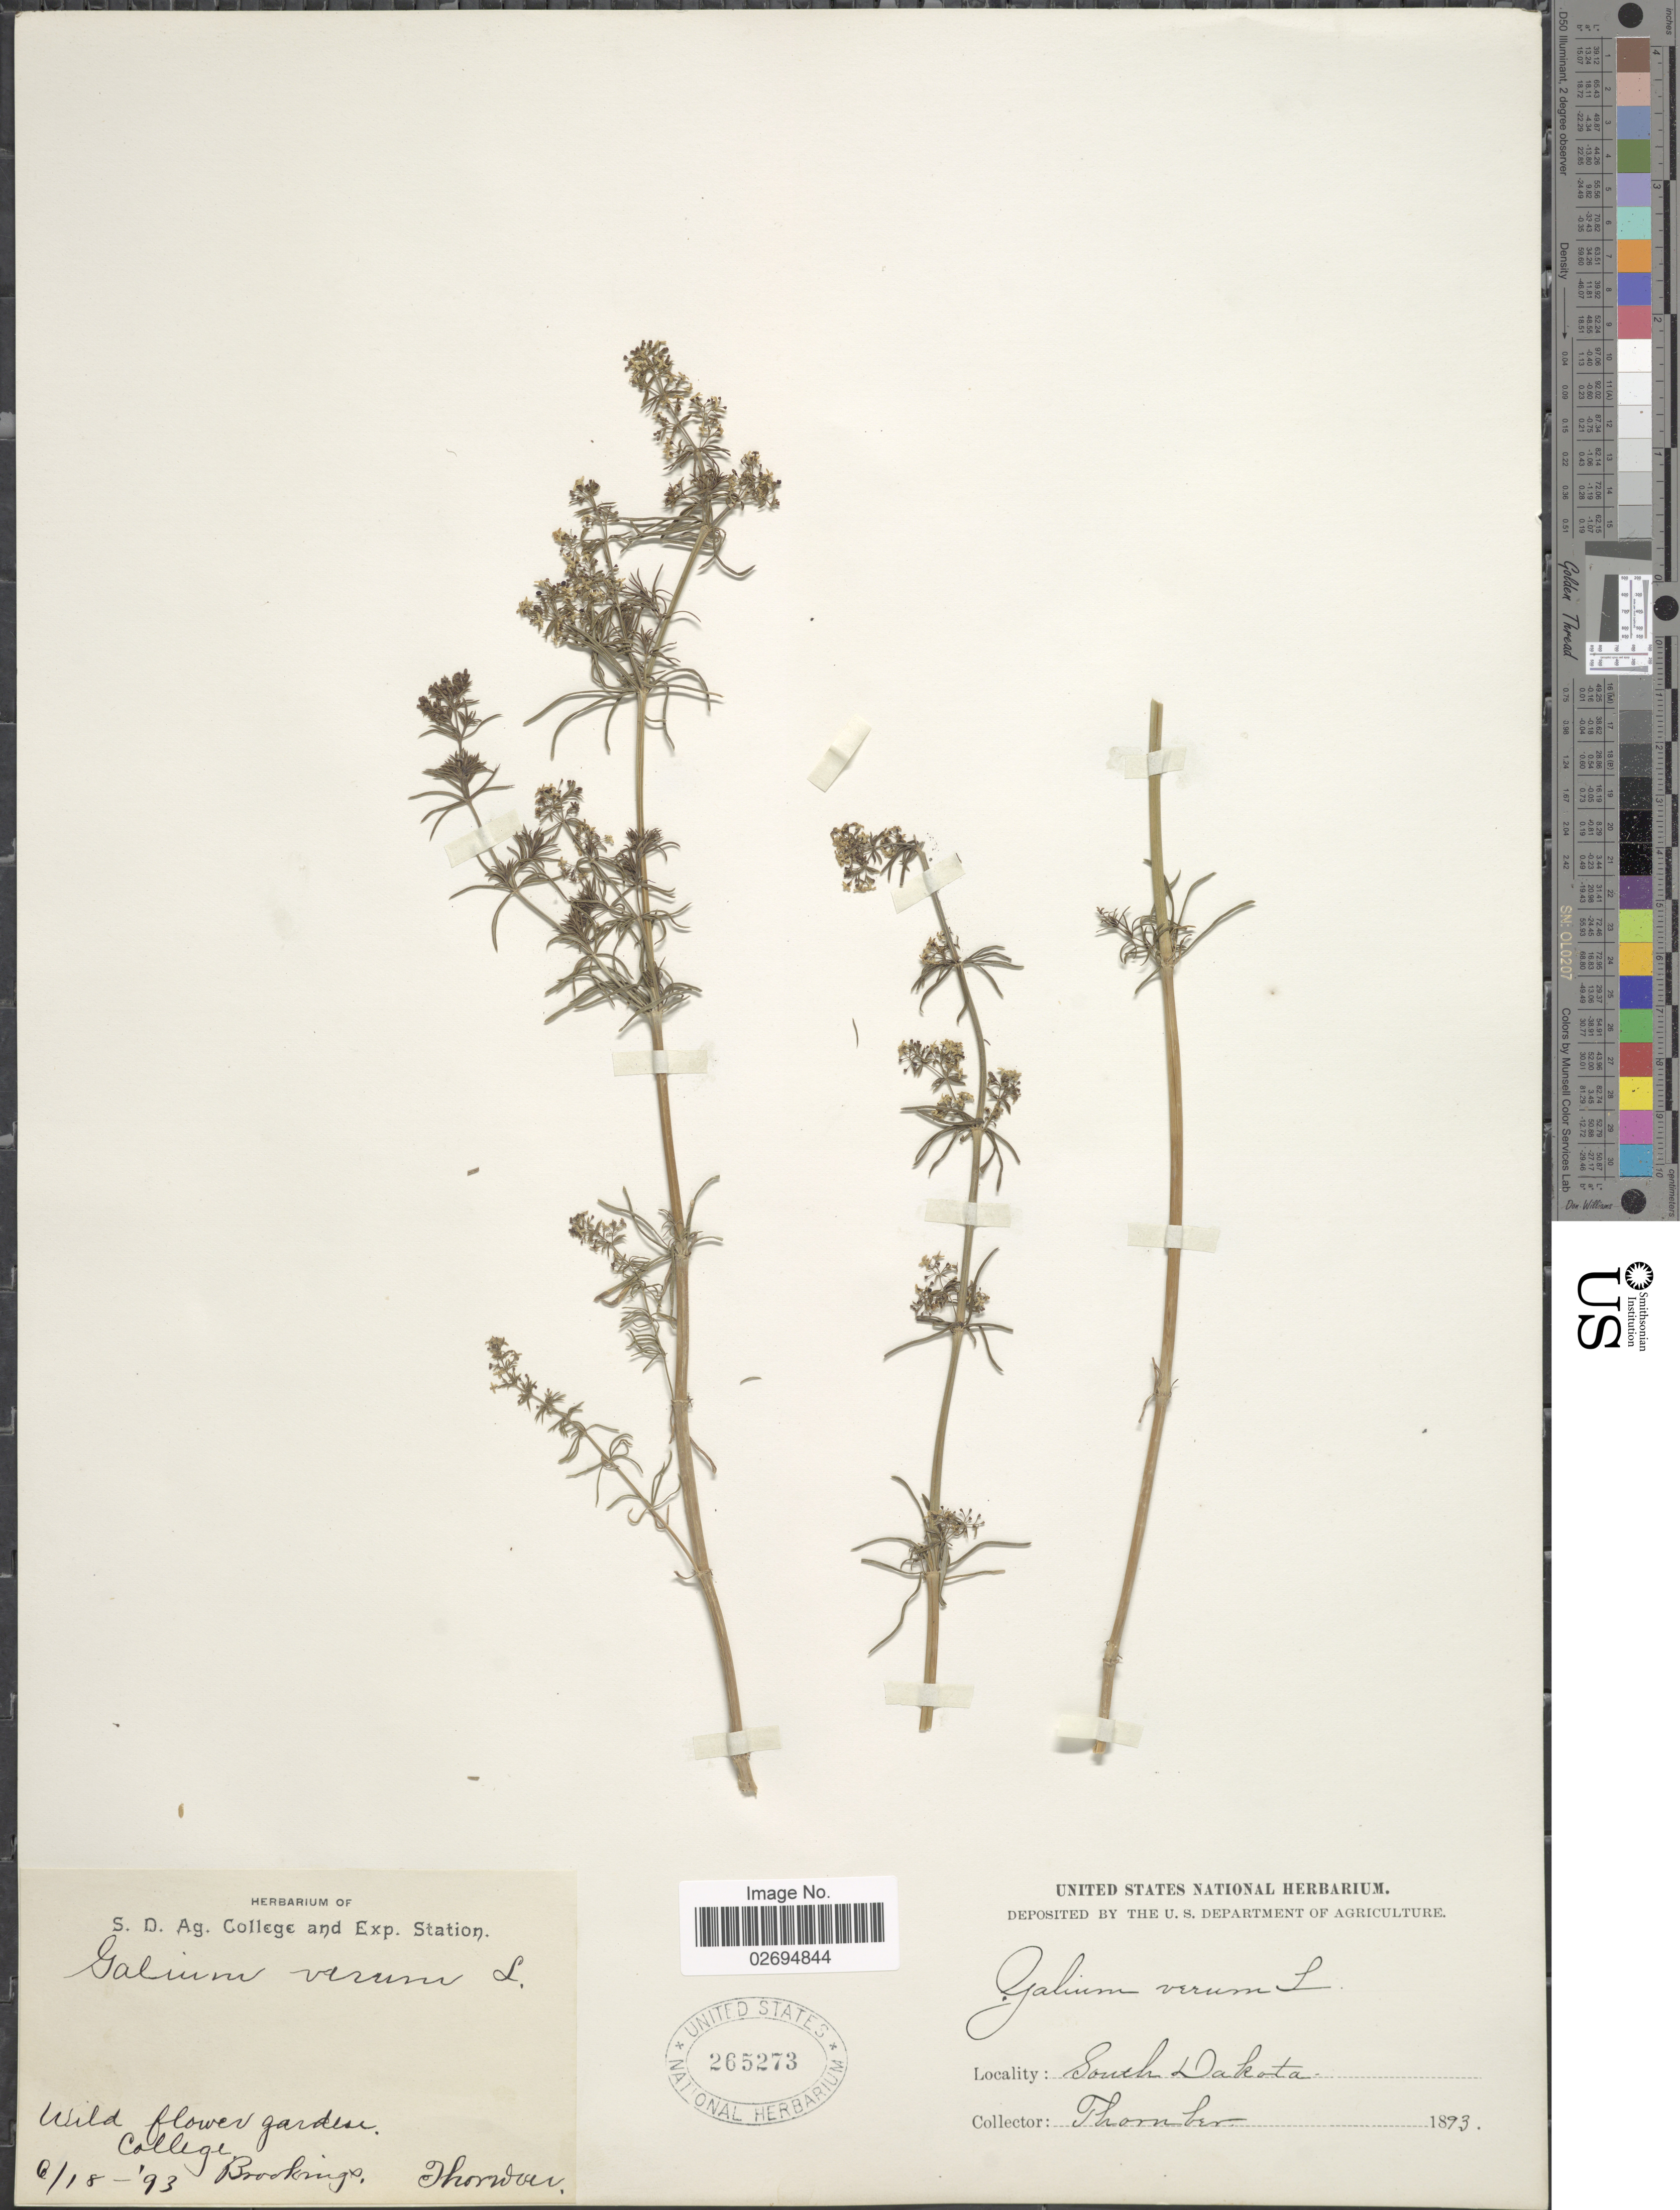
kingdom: Plantae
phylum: Tracheophyta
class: Magnoliopsida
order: Gentianales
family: Rubiaceae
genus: Galium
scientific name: Galium verum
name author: L.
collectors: J. Thornber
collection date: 1893-06-18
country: United States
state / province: South Dakota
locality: Wild flower garden, College, Brookings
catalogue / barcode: US 265273